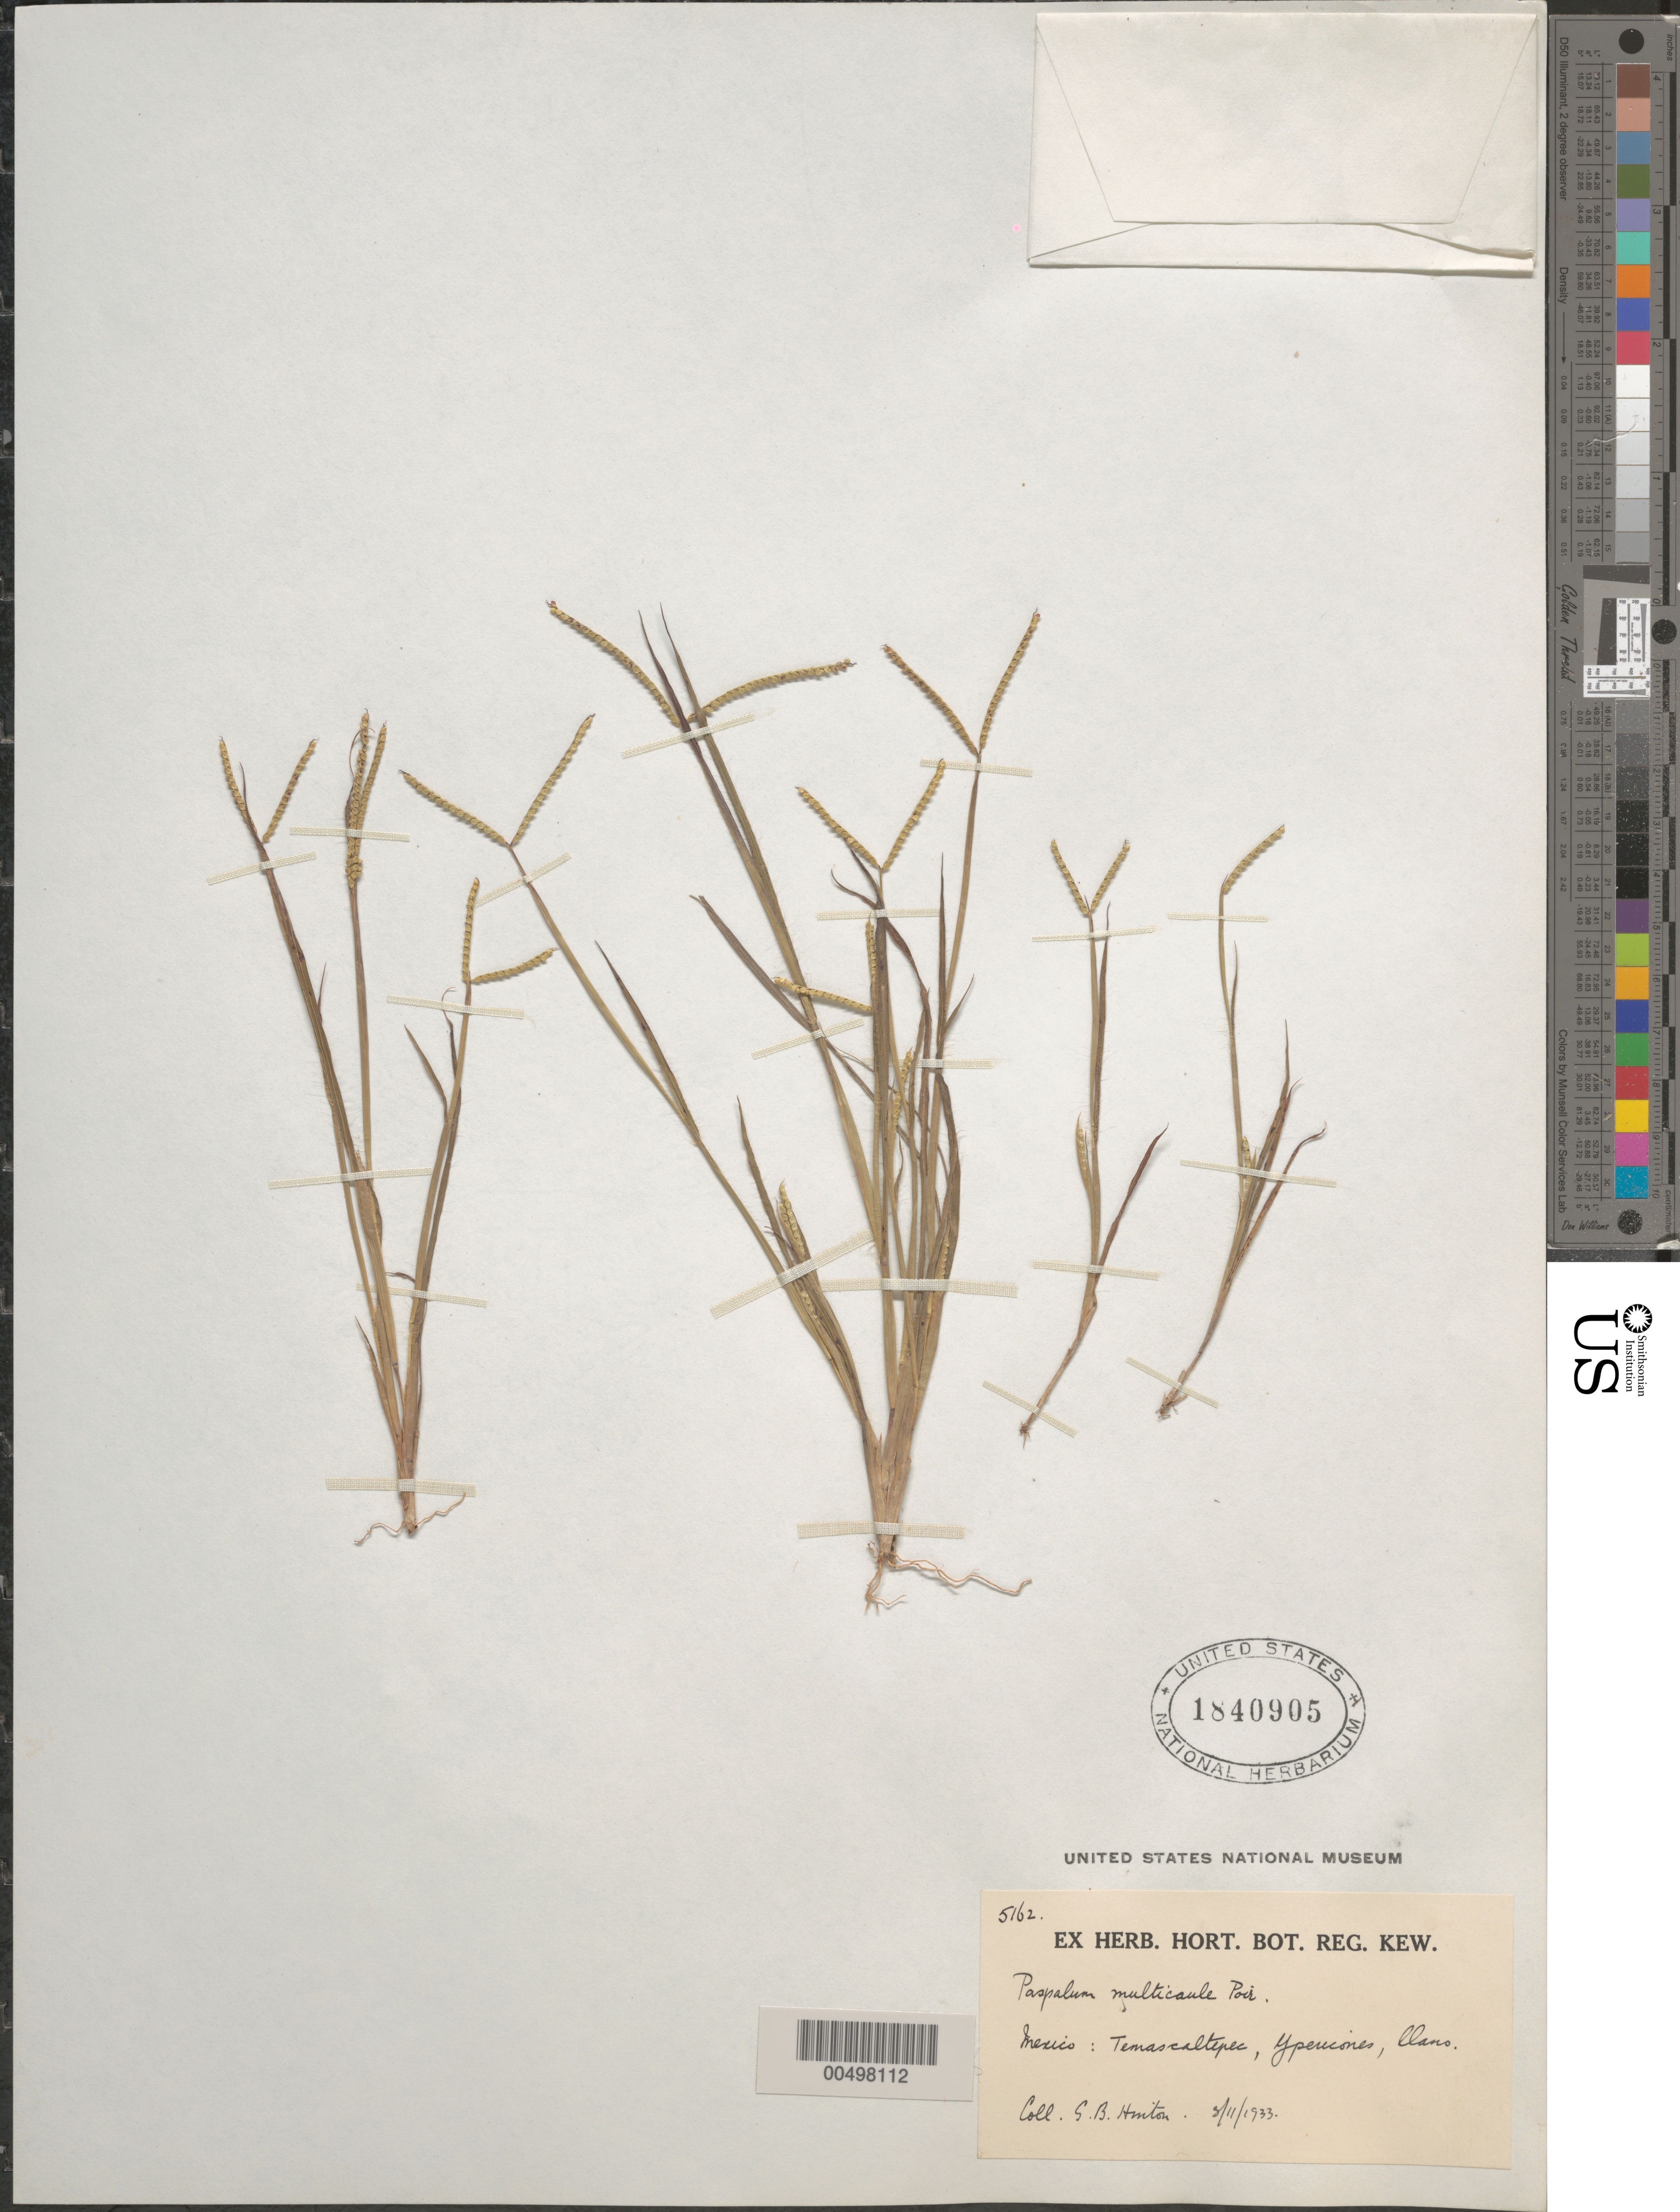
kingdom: Plantae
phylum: Tracheophyta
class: Liliopsida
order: Poales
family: Poaceae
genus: Paspalum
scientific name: Paspalum multicaule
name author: Poir. in Lam.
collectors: G. B. Hinton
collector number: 5162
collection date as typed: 11 Mar 1933 or 3 Nov 1933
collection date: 1933-03-11 or 1933-11-03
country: Mexico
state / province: México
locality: Temascaltepec, Ypericones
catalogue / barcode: US 1840905